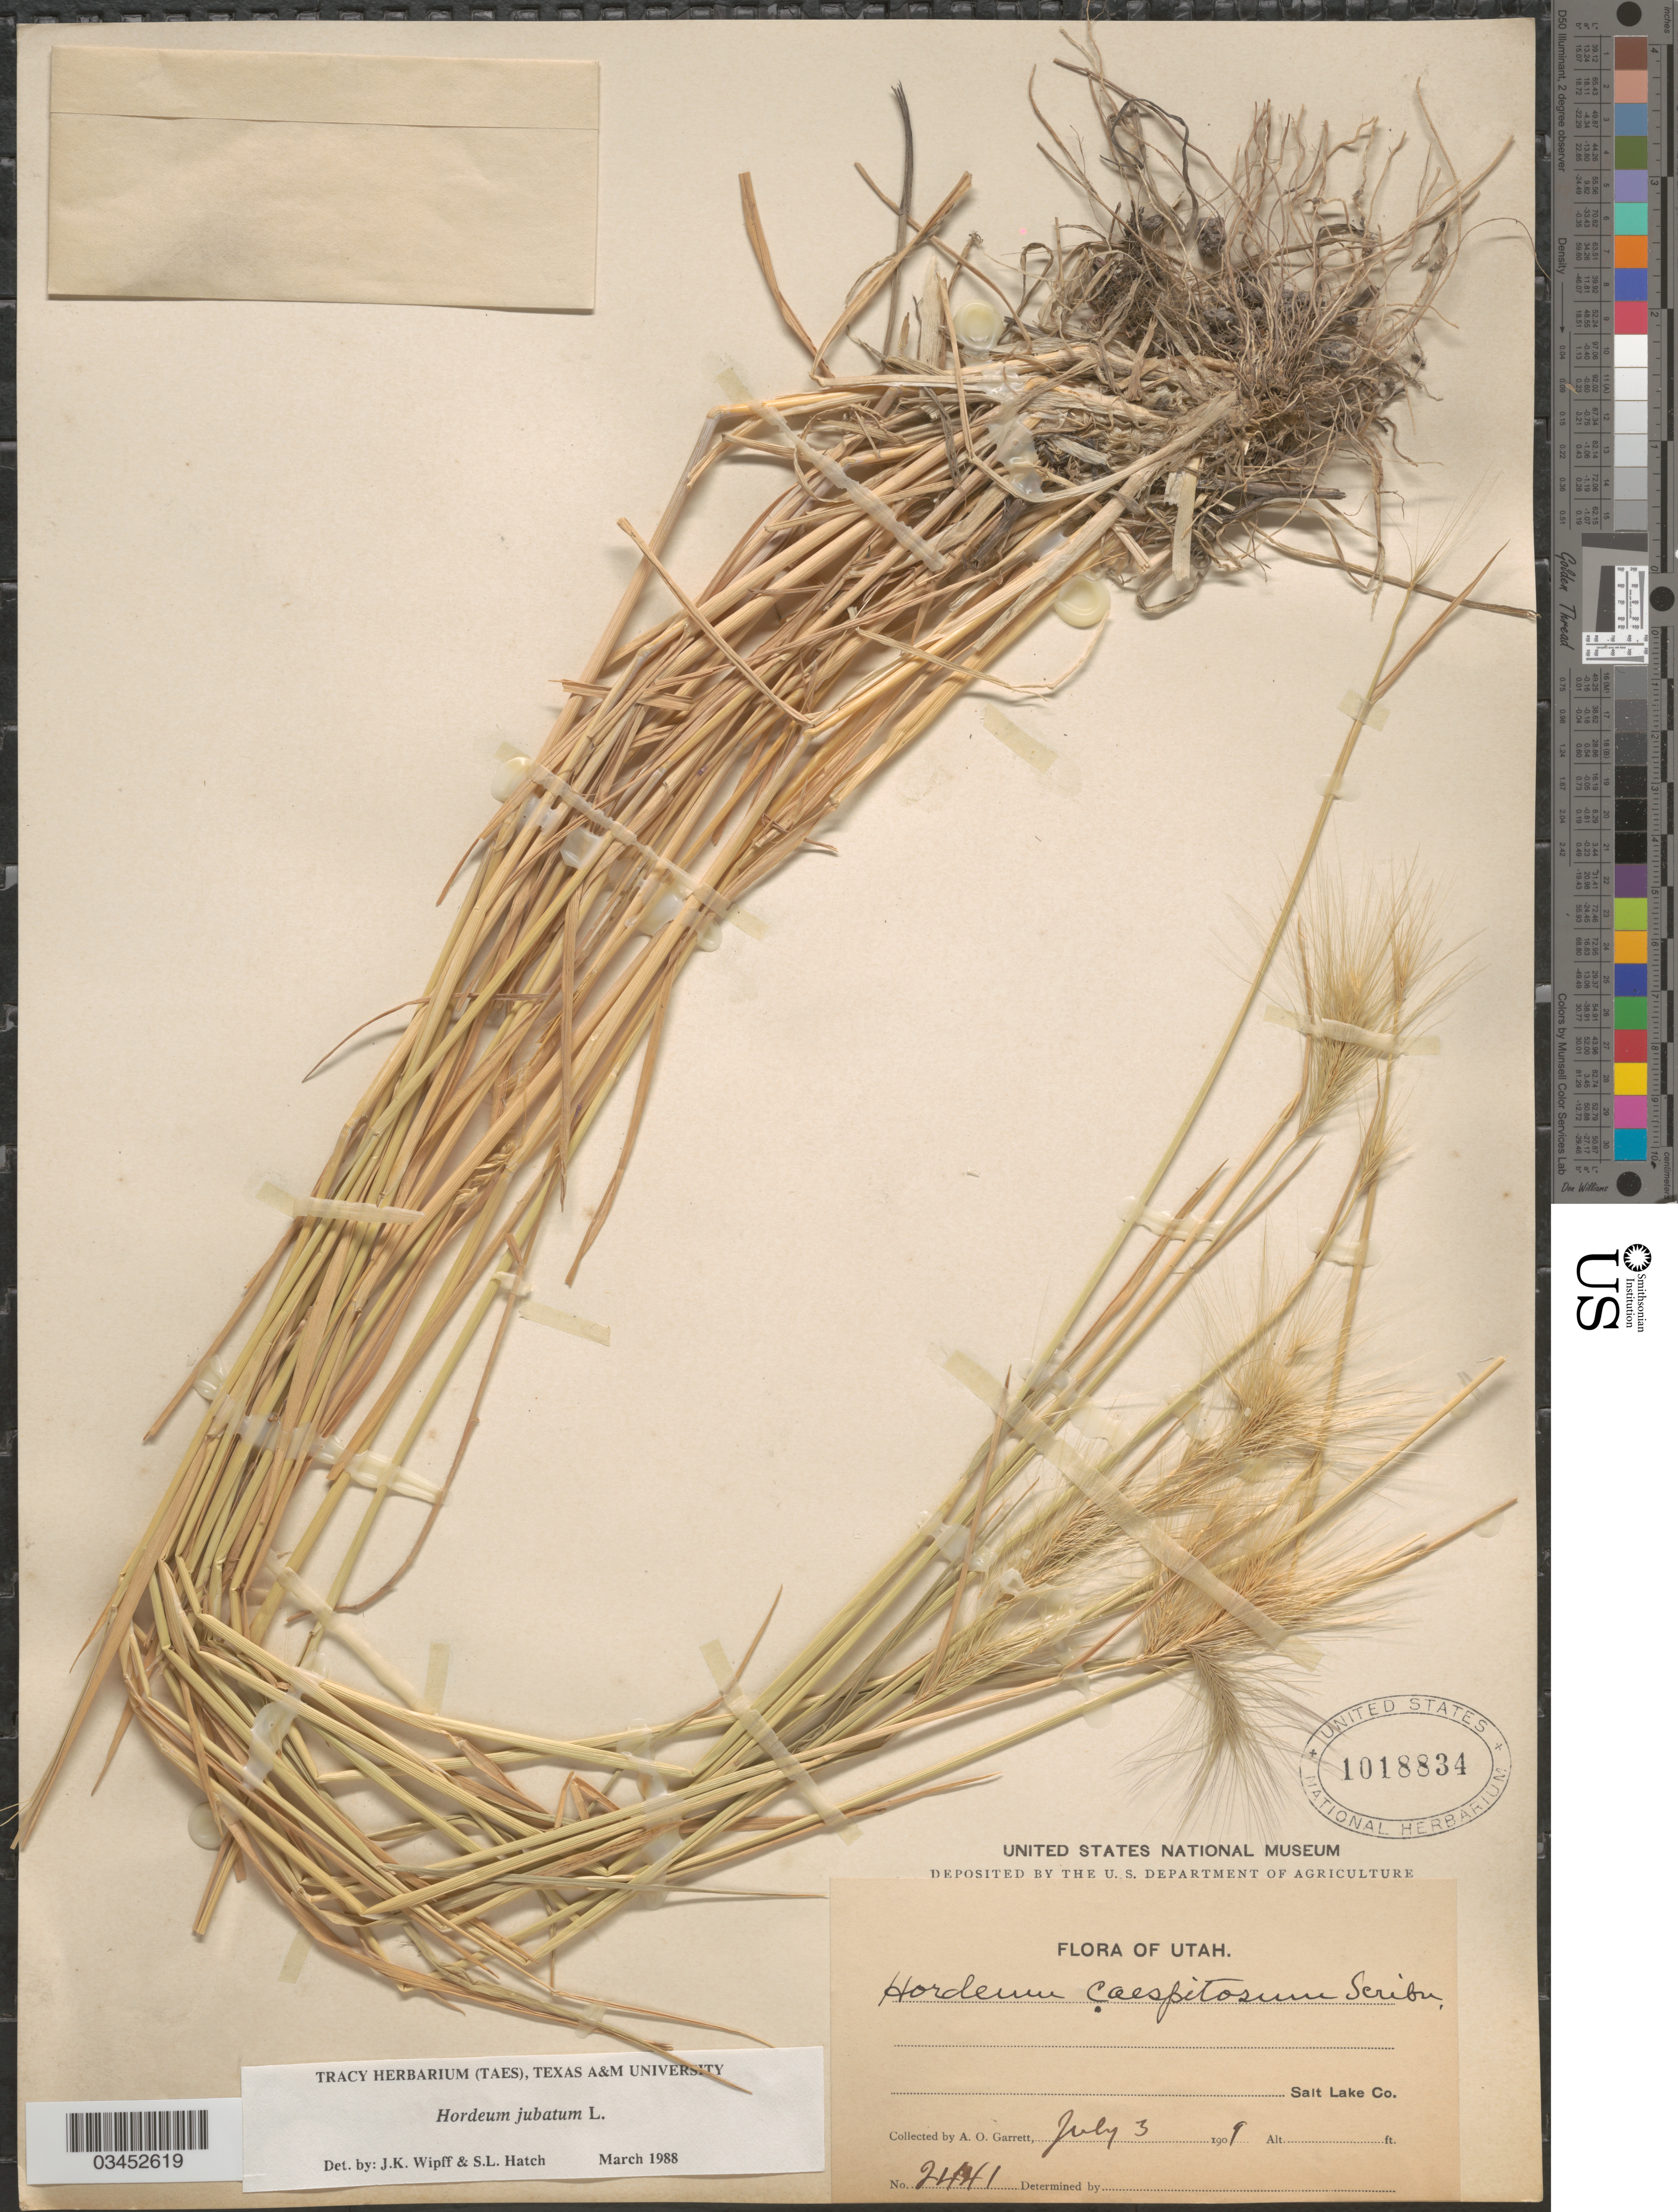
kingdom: Plantae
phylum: Tracheophyta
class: Liliopsida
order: Poales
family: Poaceae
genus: Hordeum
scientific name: Hordeum jubatum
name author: L.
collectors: A. O. Garrett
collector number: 2441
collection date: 1909-07-03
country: United States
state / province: Utah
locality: Salt Lake Co.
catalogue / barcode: US 1018834